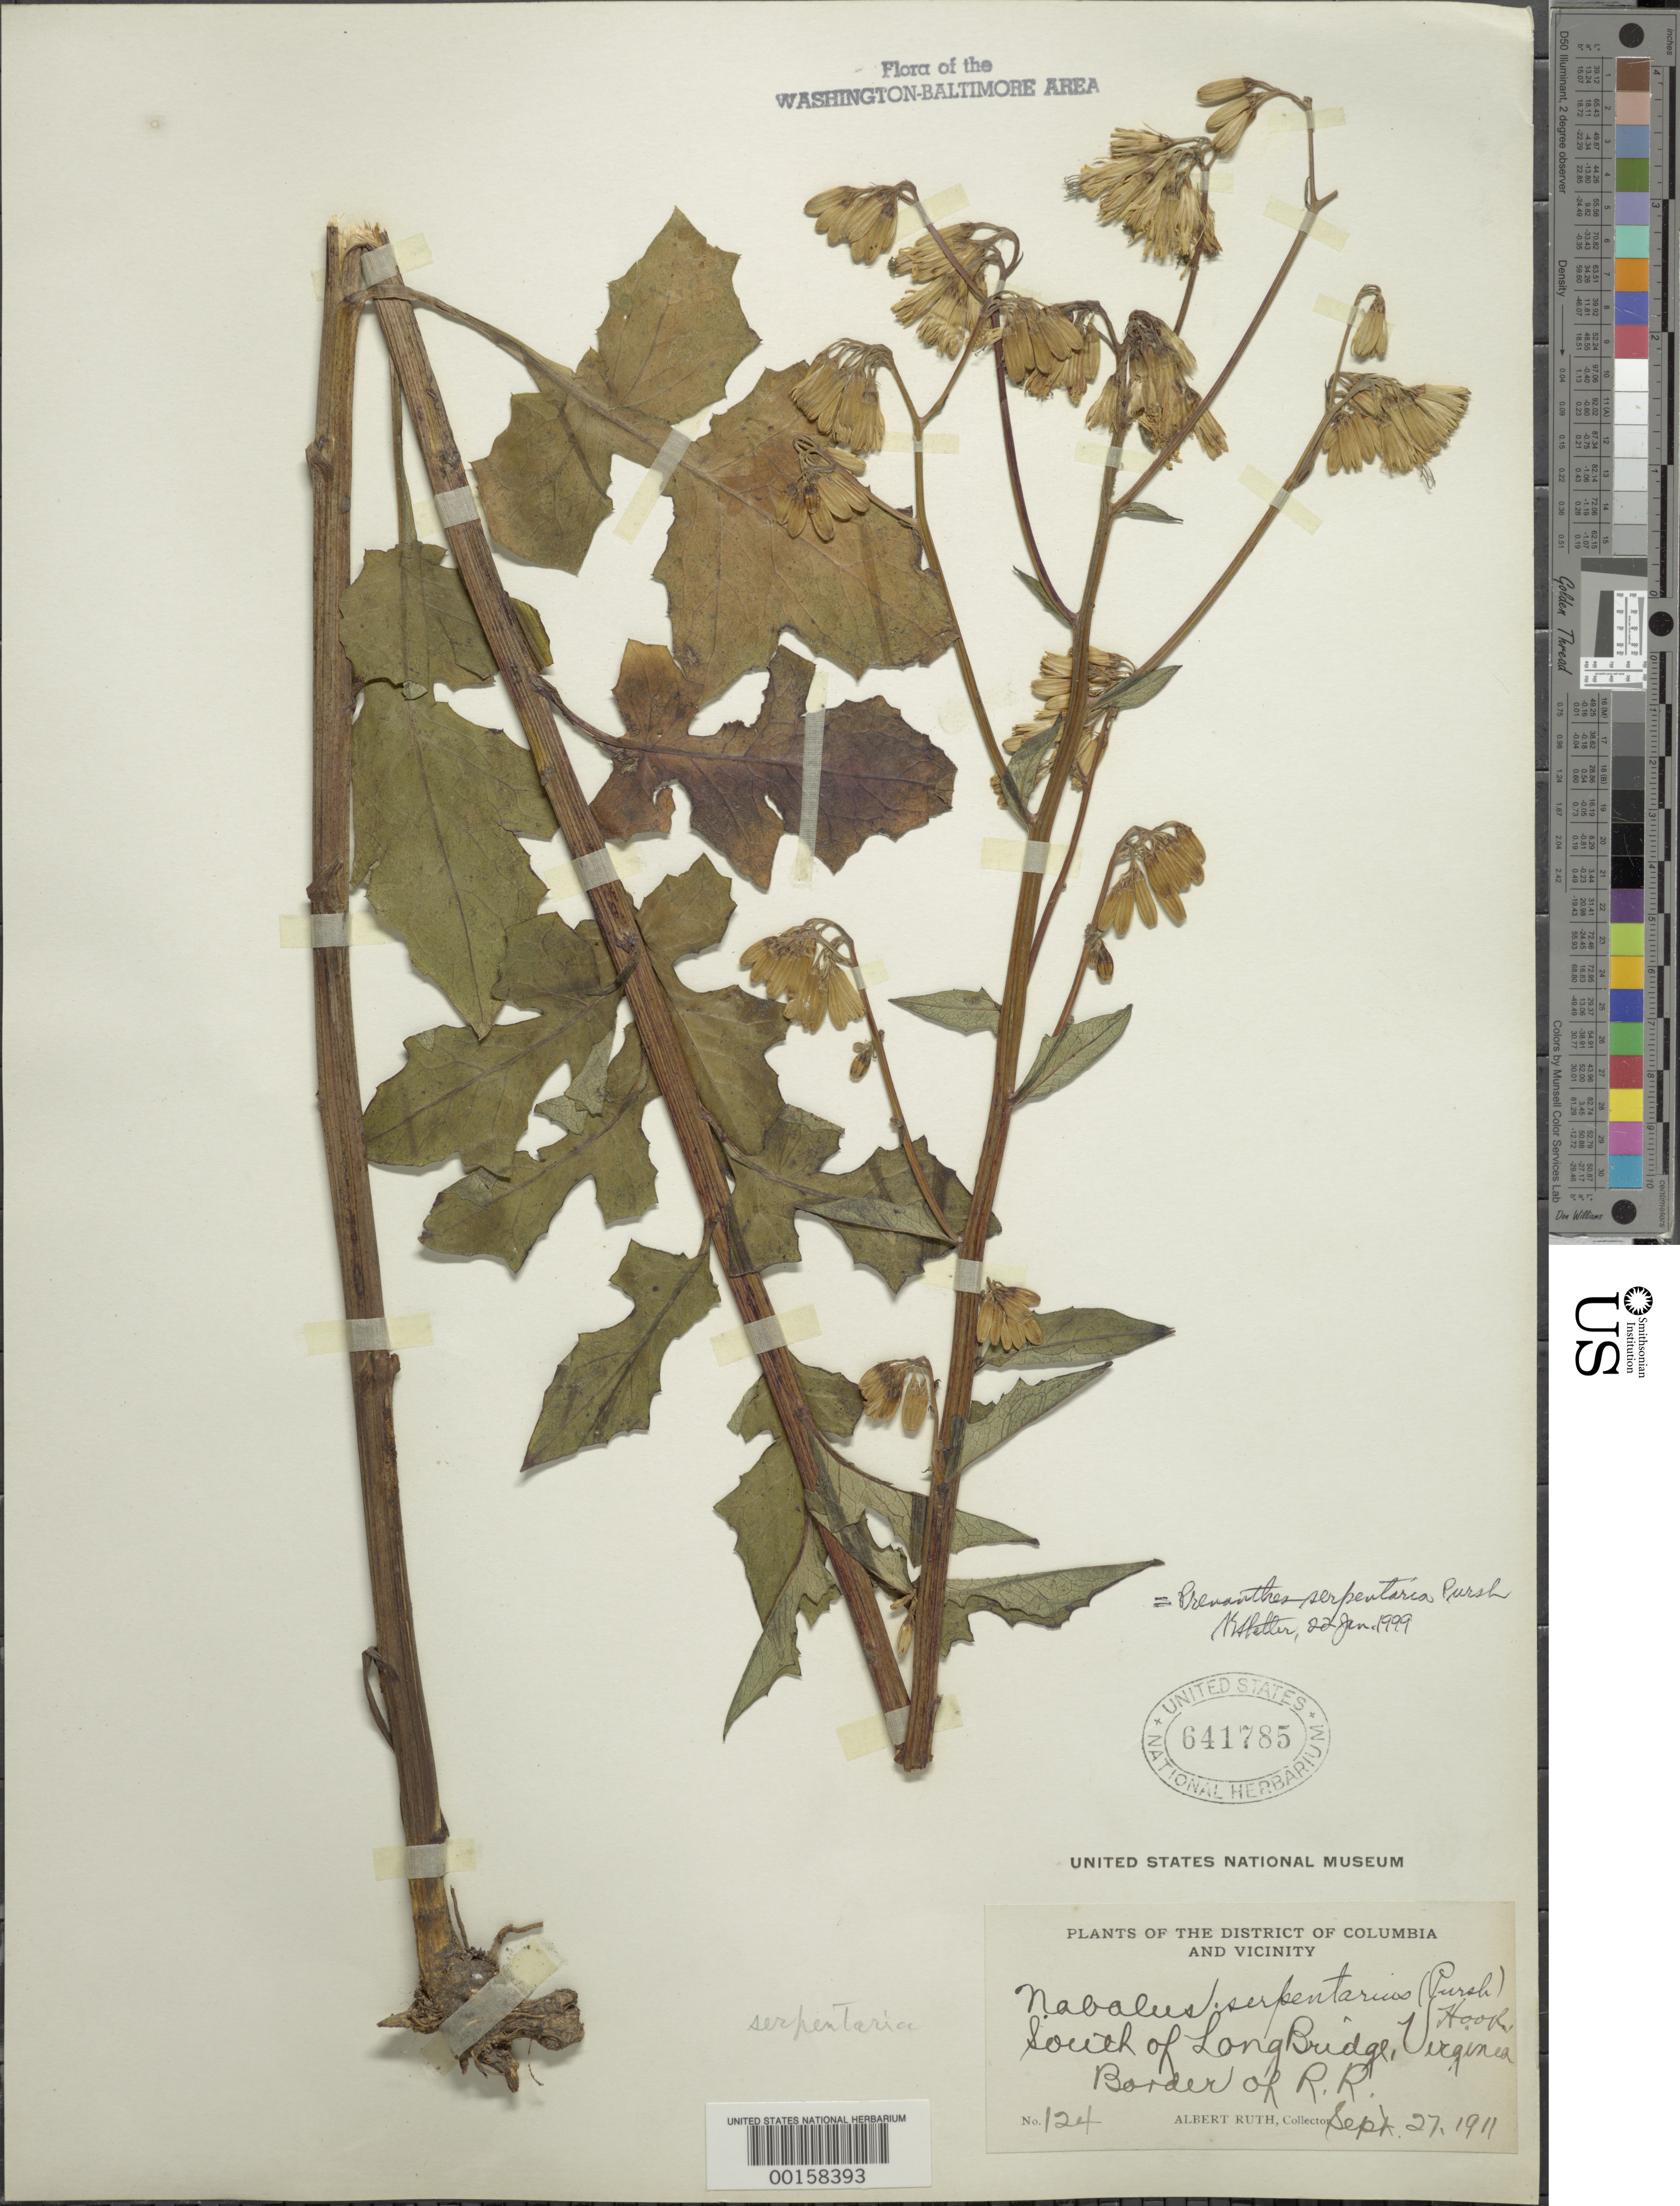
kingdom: Plantae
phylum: Tracheophyta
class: Magnoliopsida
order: Asterales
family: Asteraceae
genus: Nabalus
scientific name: Nabalus serpentarius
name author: (Pursh) Hook.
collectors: A. Ruth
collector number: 124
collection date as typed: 27 Sep 1911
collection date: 1911-09-27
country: United States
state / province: Virginia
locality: South of Long Bridge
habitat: Border of railroad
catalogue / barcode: US 641785